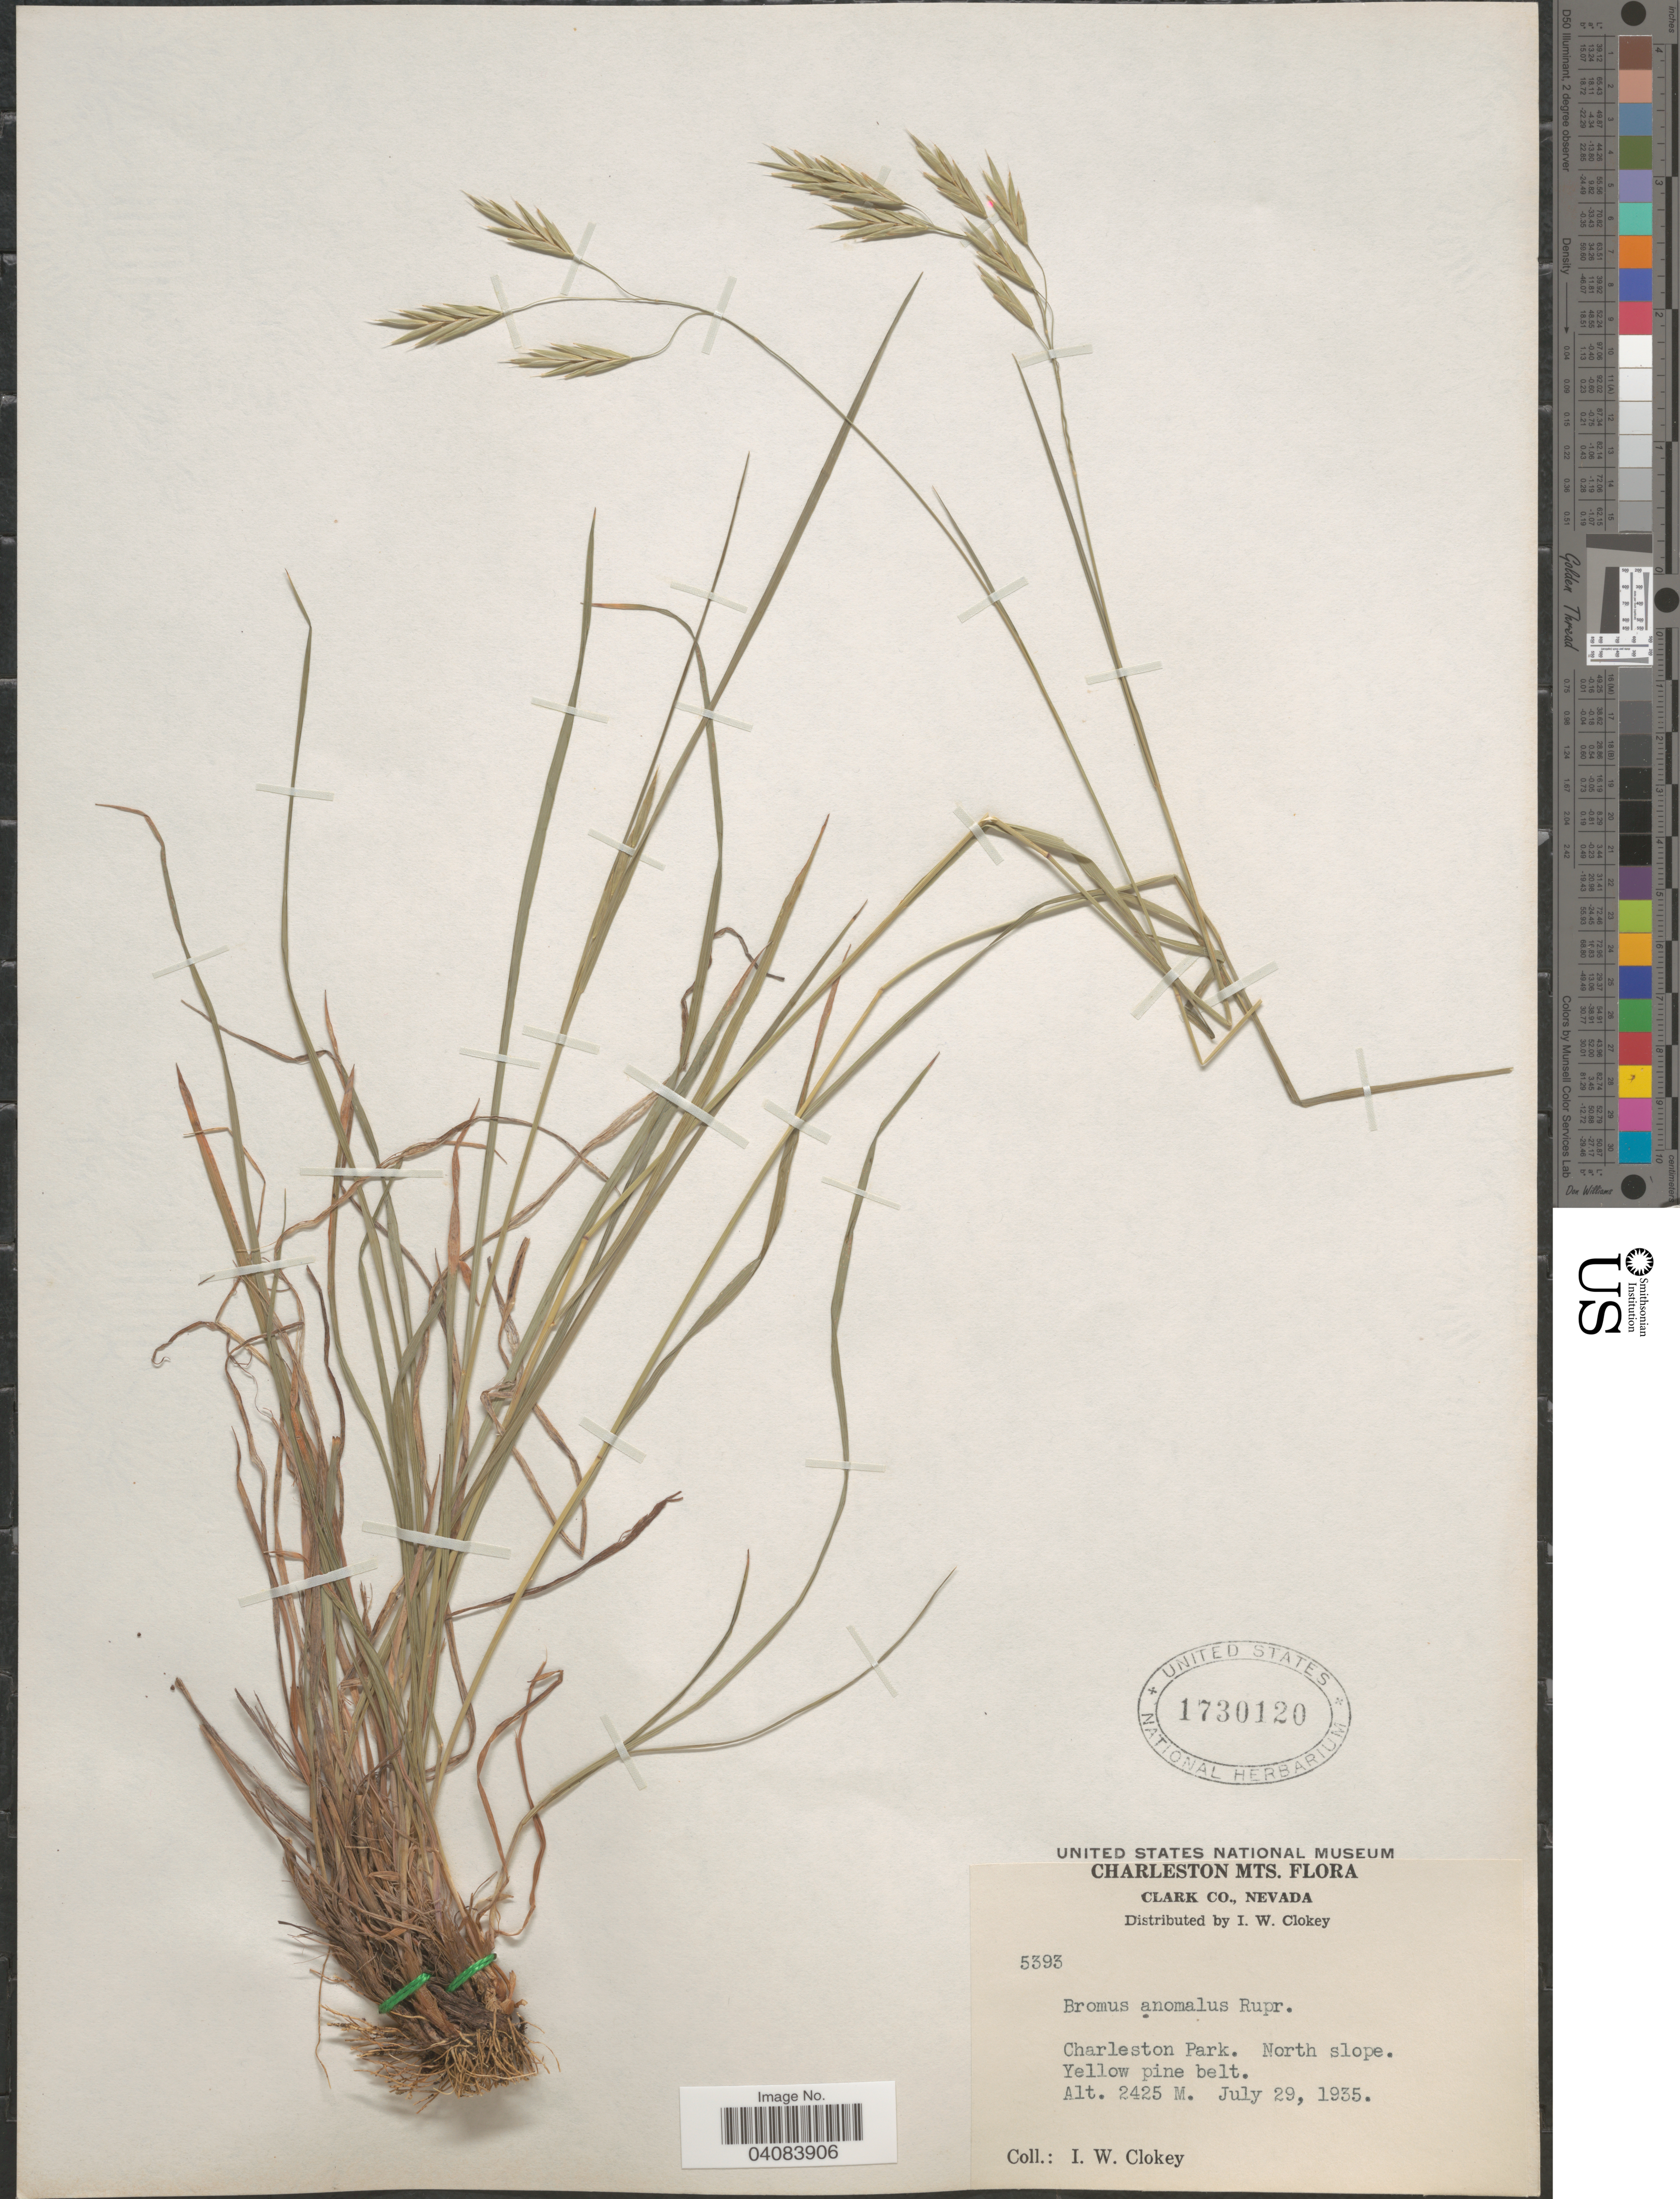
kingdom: Plantae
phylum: Tracheophyta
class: Liliopsida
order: Poales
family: Poaceae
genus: Bromus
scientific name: Bromus porteri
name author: (J.M. Coult.) Nash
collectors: I. W. Clokey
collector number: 5393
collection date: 1935-07-29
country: United States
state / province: Nevada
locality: Charleston Mts. Clark Co. Charleston Park. North slope. Yellow pine belt.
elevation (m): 2425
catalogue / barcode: US 1730120